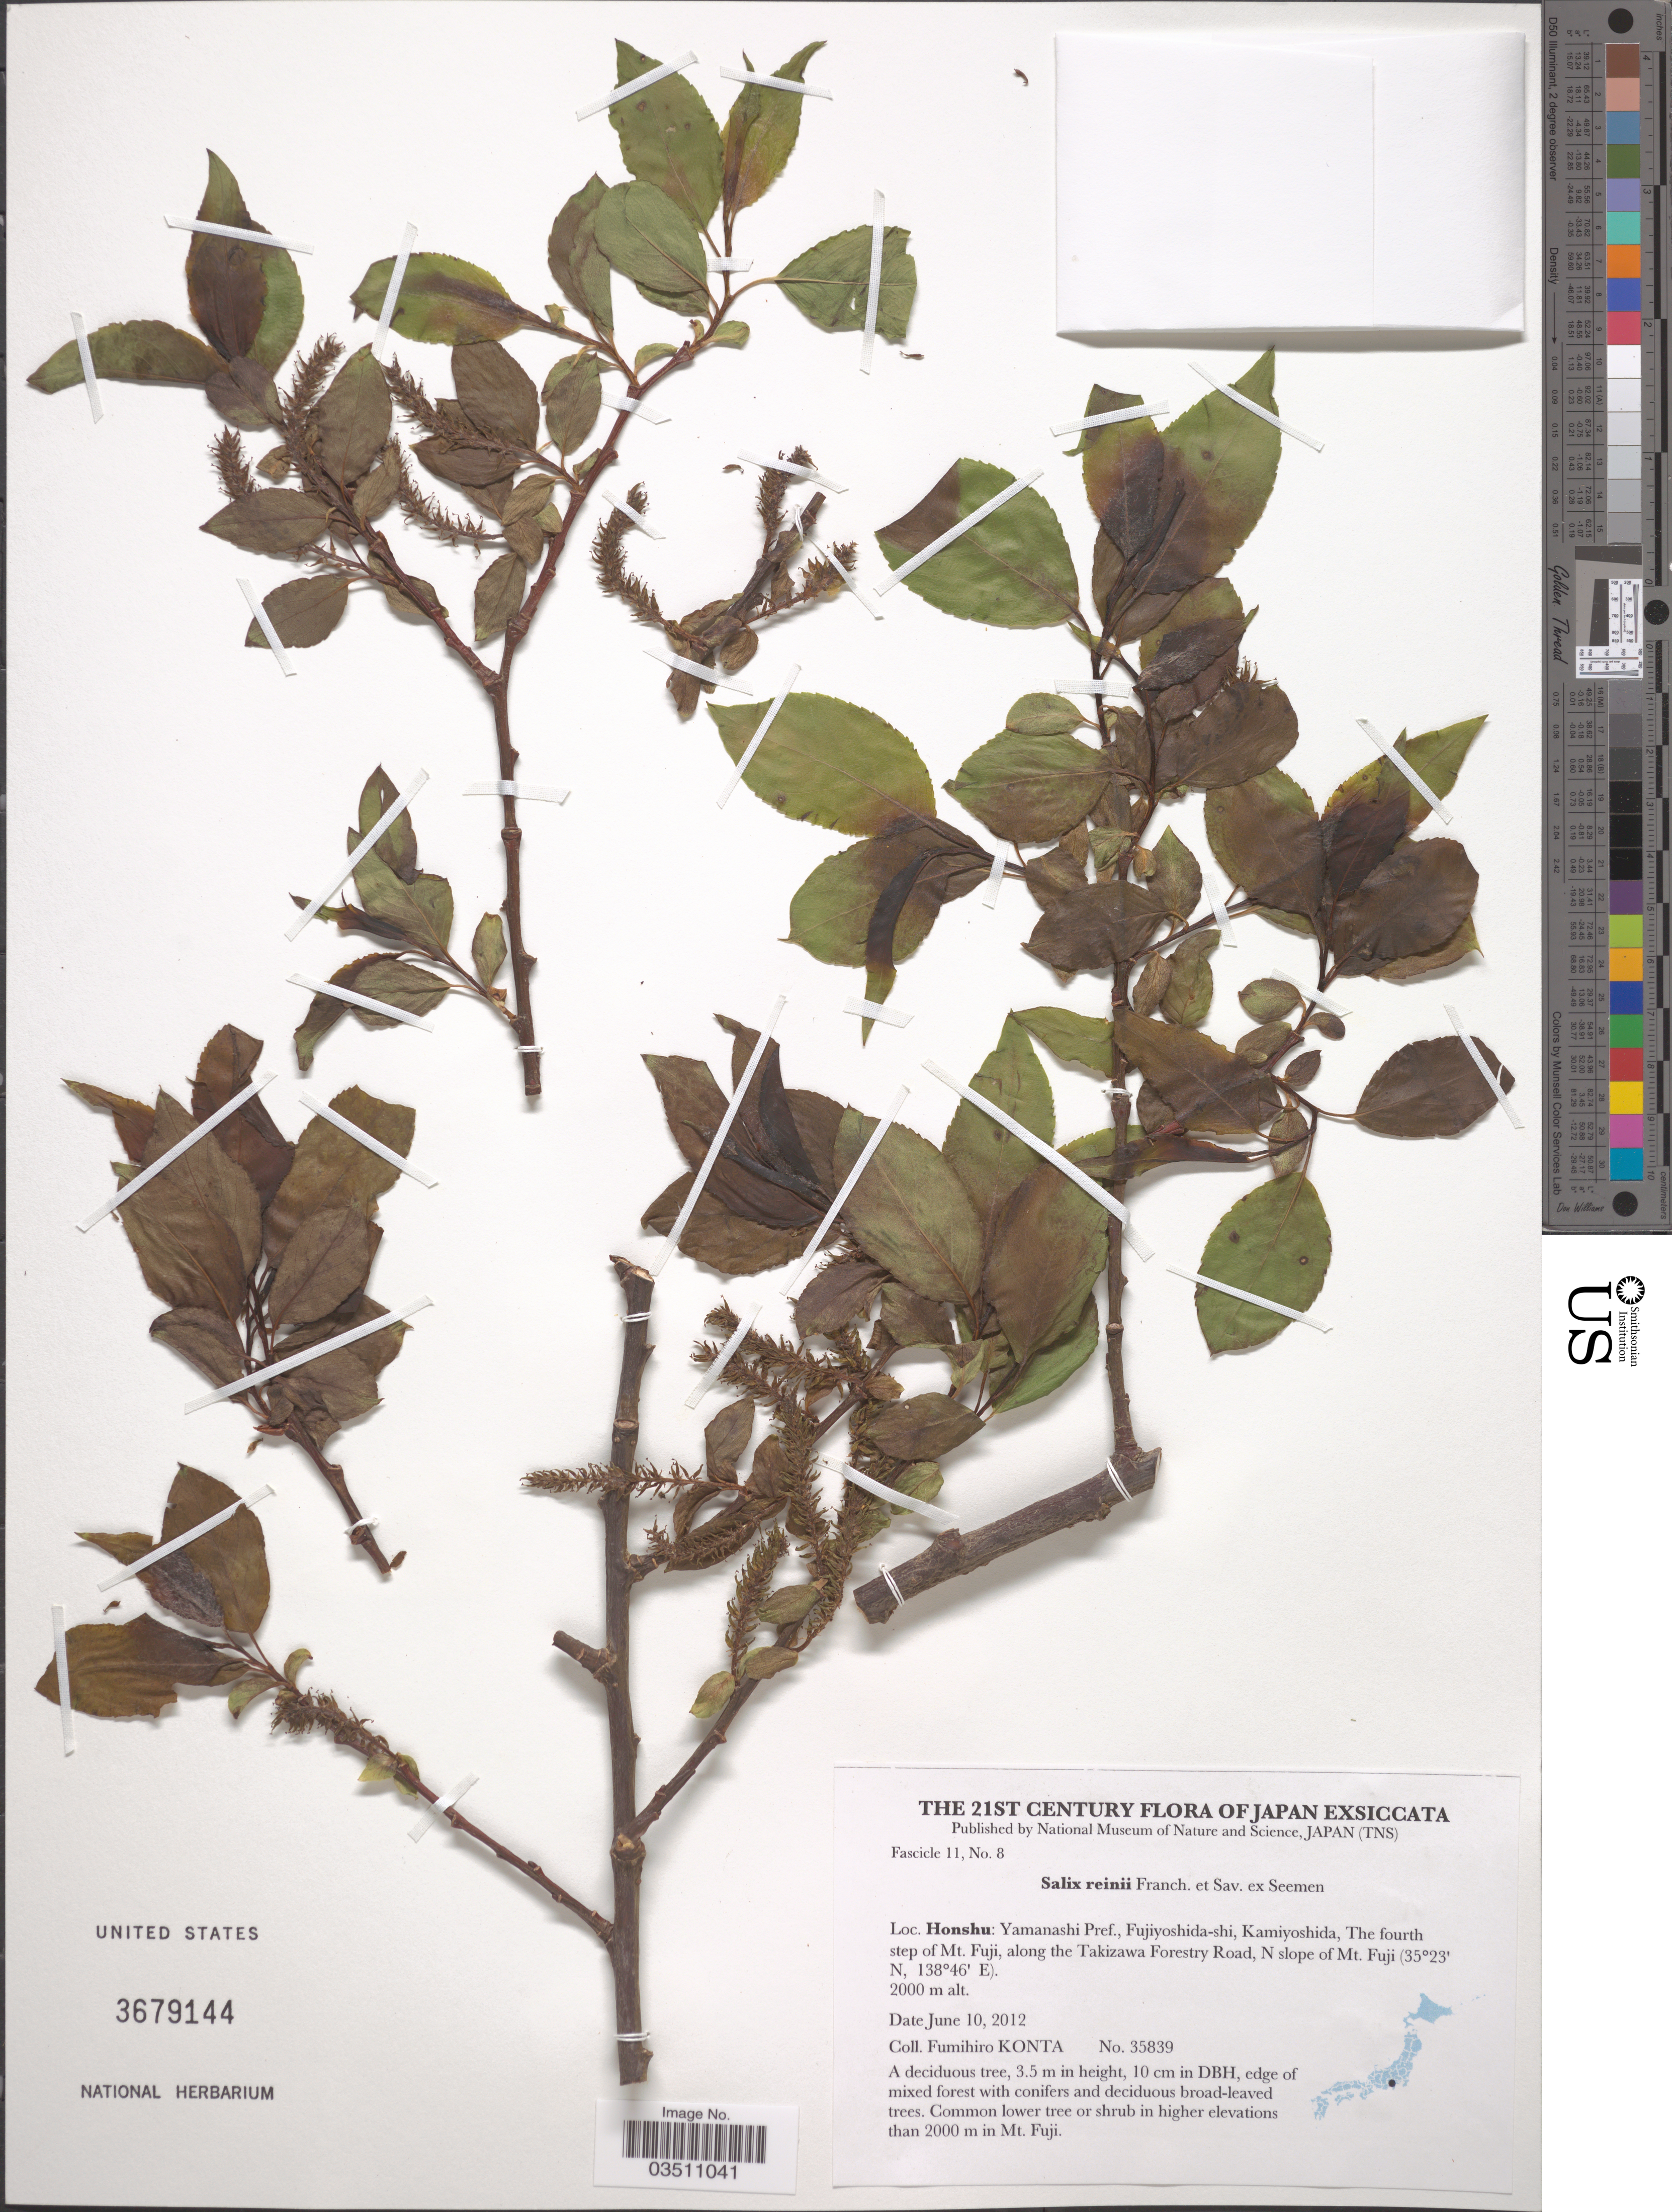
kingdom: Plantae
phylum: Tracheophyta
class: Magnoliopsida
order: Malpighiales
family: Salicaceae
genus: Salix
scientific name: Salix reinii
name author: Franch. & Sav. ex Seemen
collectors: F. Konta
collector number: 35839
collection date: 2012-06-10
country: Japan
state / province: Yamanasi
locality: Honshu: Yamanashi Pref., Fujiyoshida-shi, Kamiyoshida, The fourth step of Mt. Fuji, along the Takizawa Forestry Road, N slope of Mt. Fuji.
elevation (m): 2000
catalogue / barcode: US 3679144